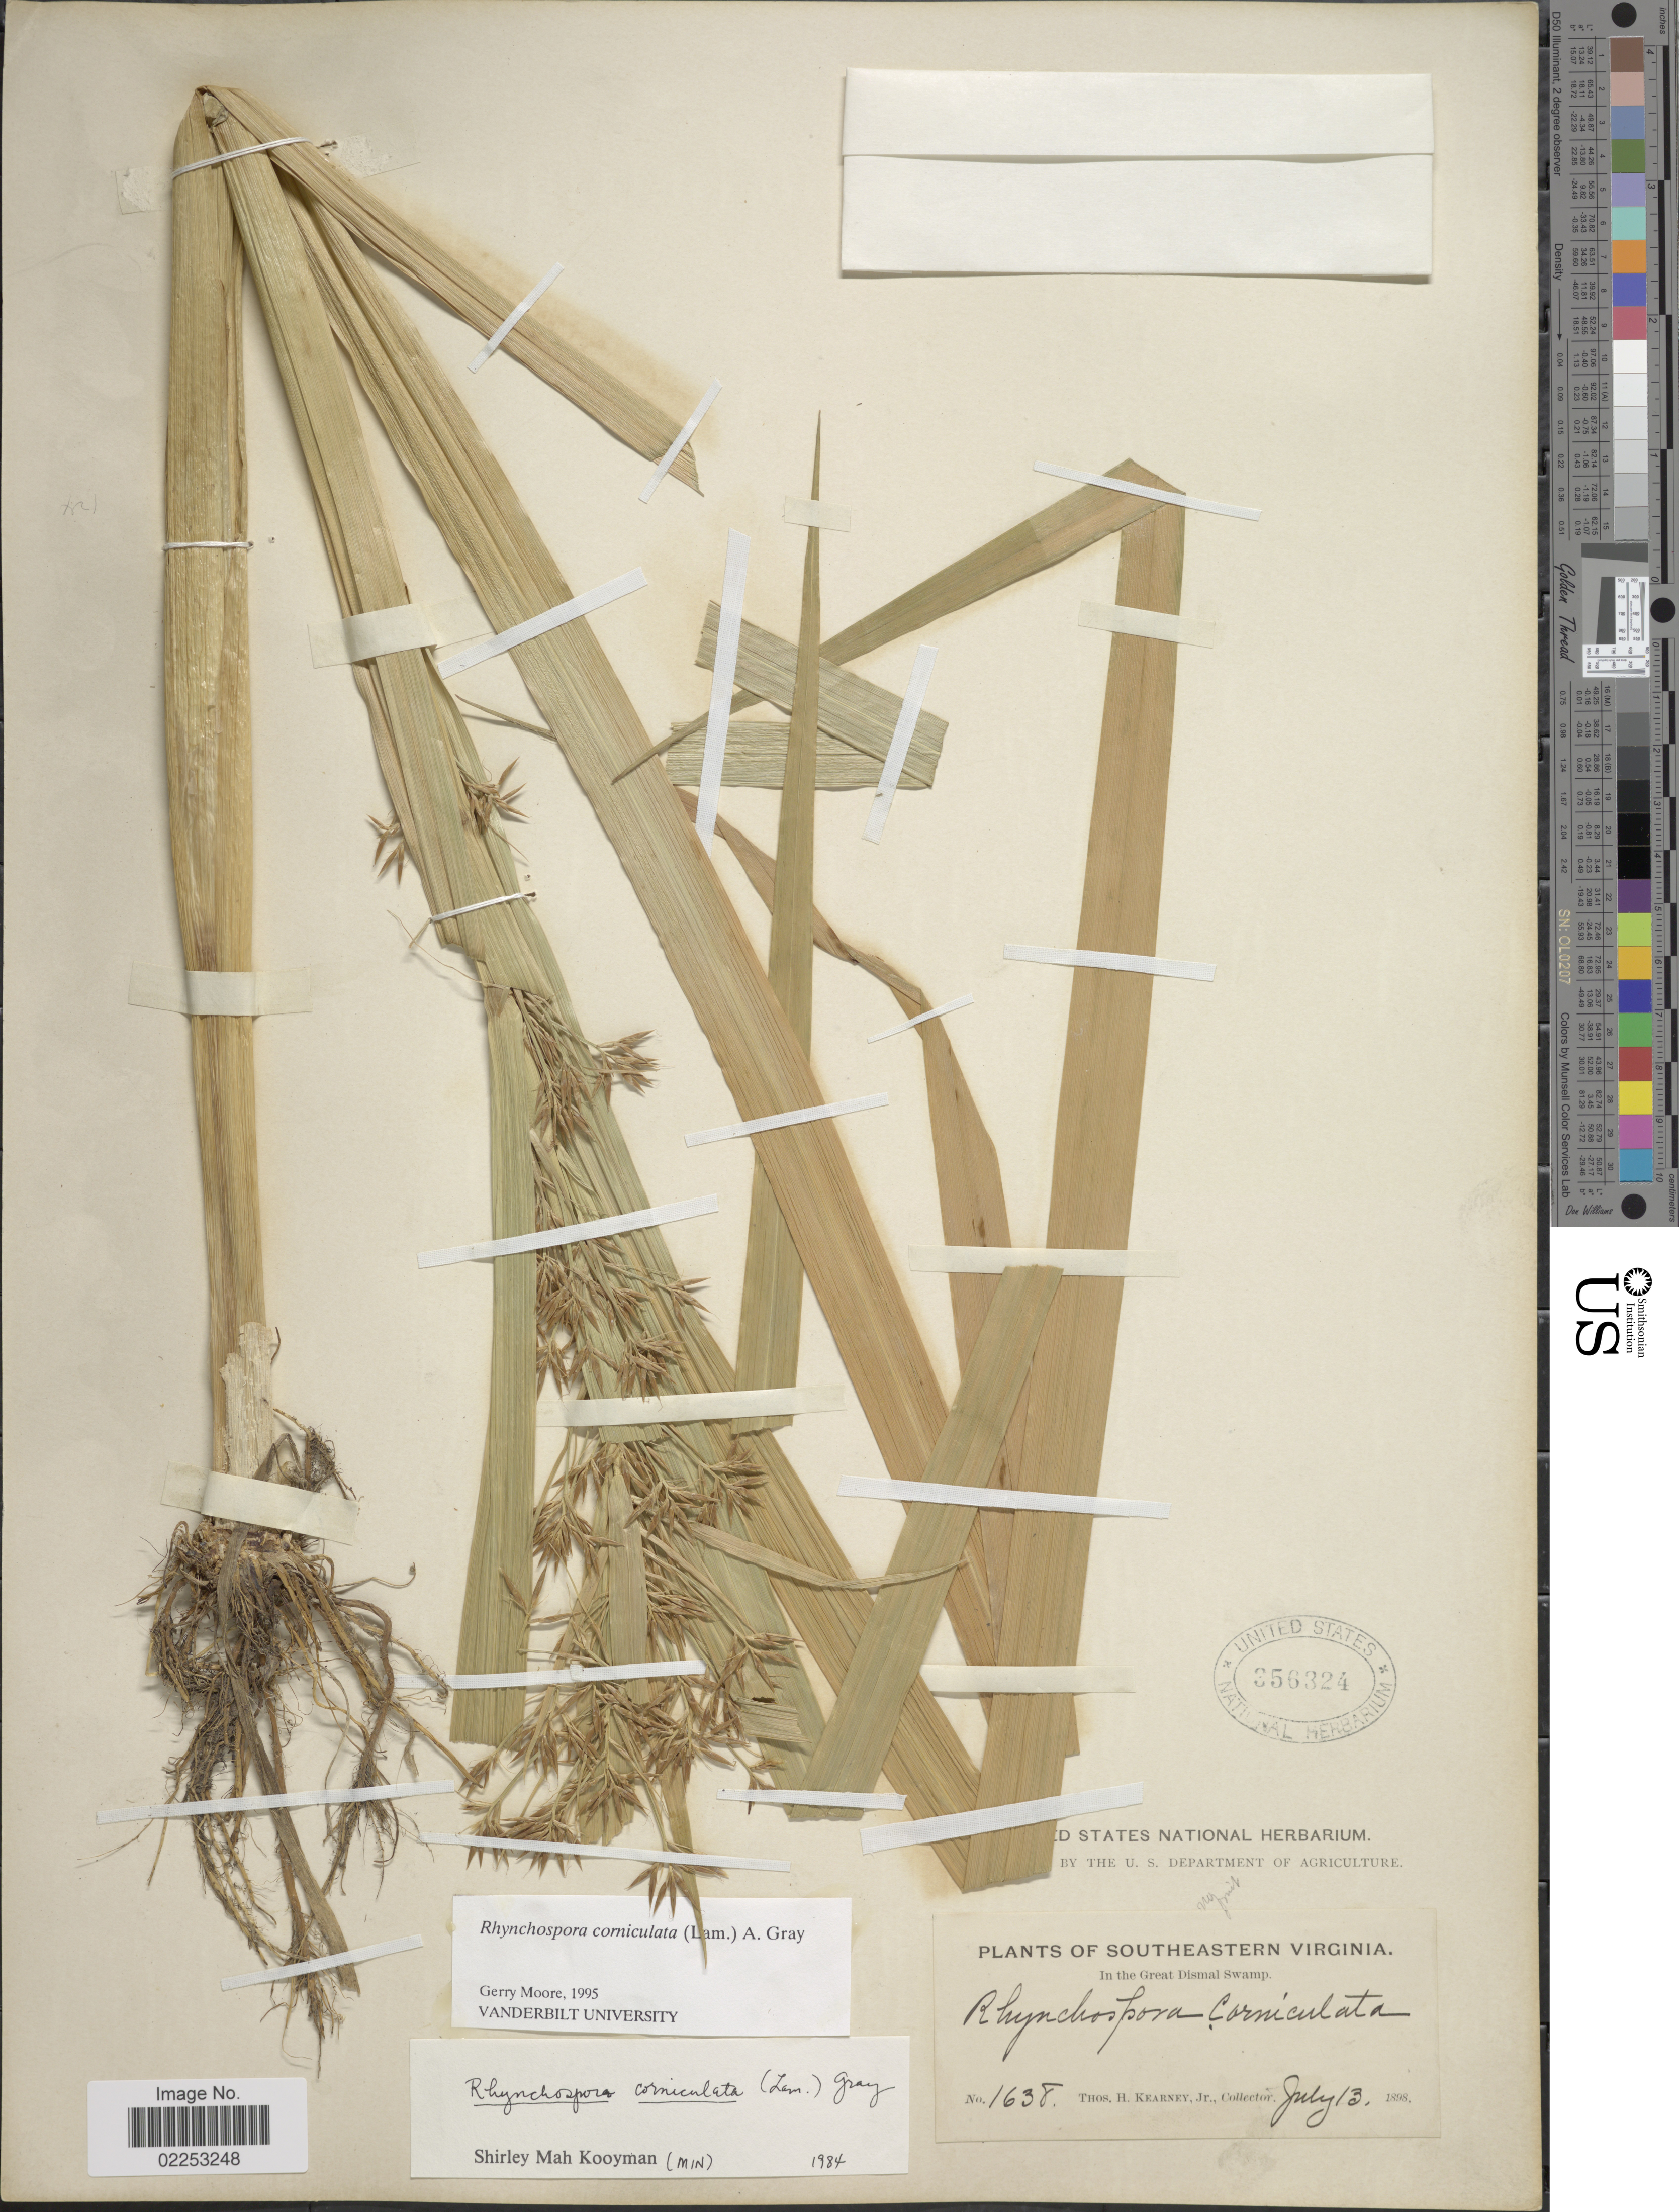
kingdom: Plantae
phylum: Tracheophyta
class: Liliopsida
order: Poales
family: Cyperaceae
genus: Rhynchospora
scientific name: Rhynchospora corniculata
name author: (Lam.) A. Gray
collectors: T. H. Kearney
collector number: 1638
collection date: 1898-07-13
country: United States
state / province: Virginia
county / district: City of Chesapeake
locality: Southeastern Virginia. In the Great Dismal Swamp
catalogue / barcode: US 356324